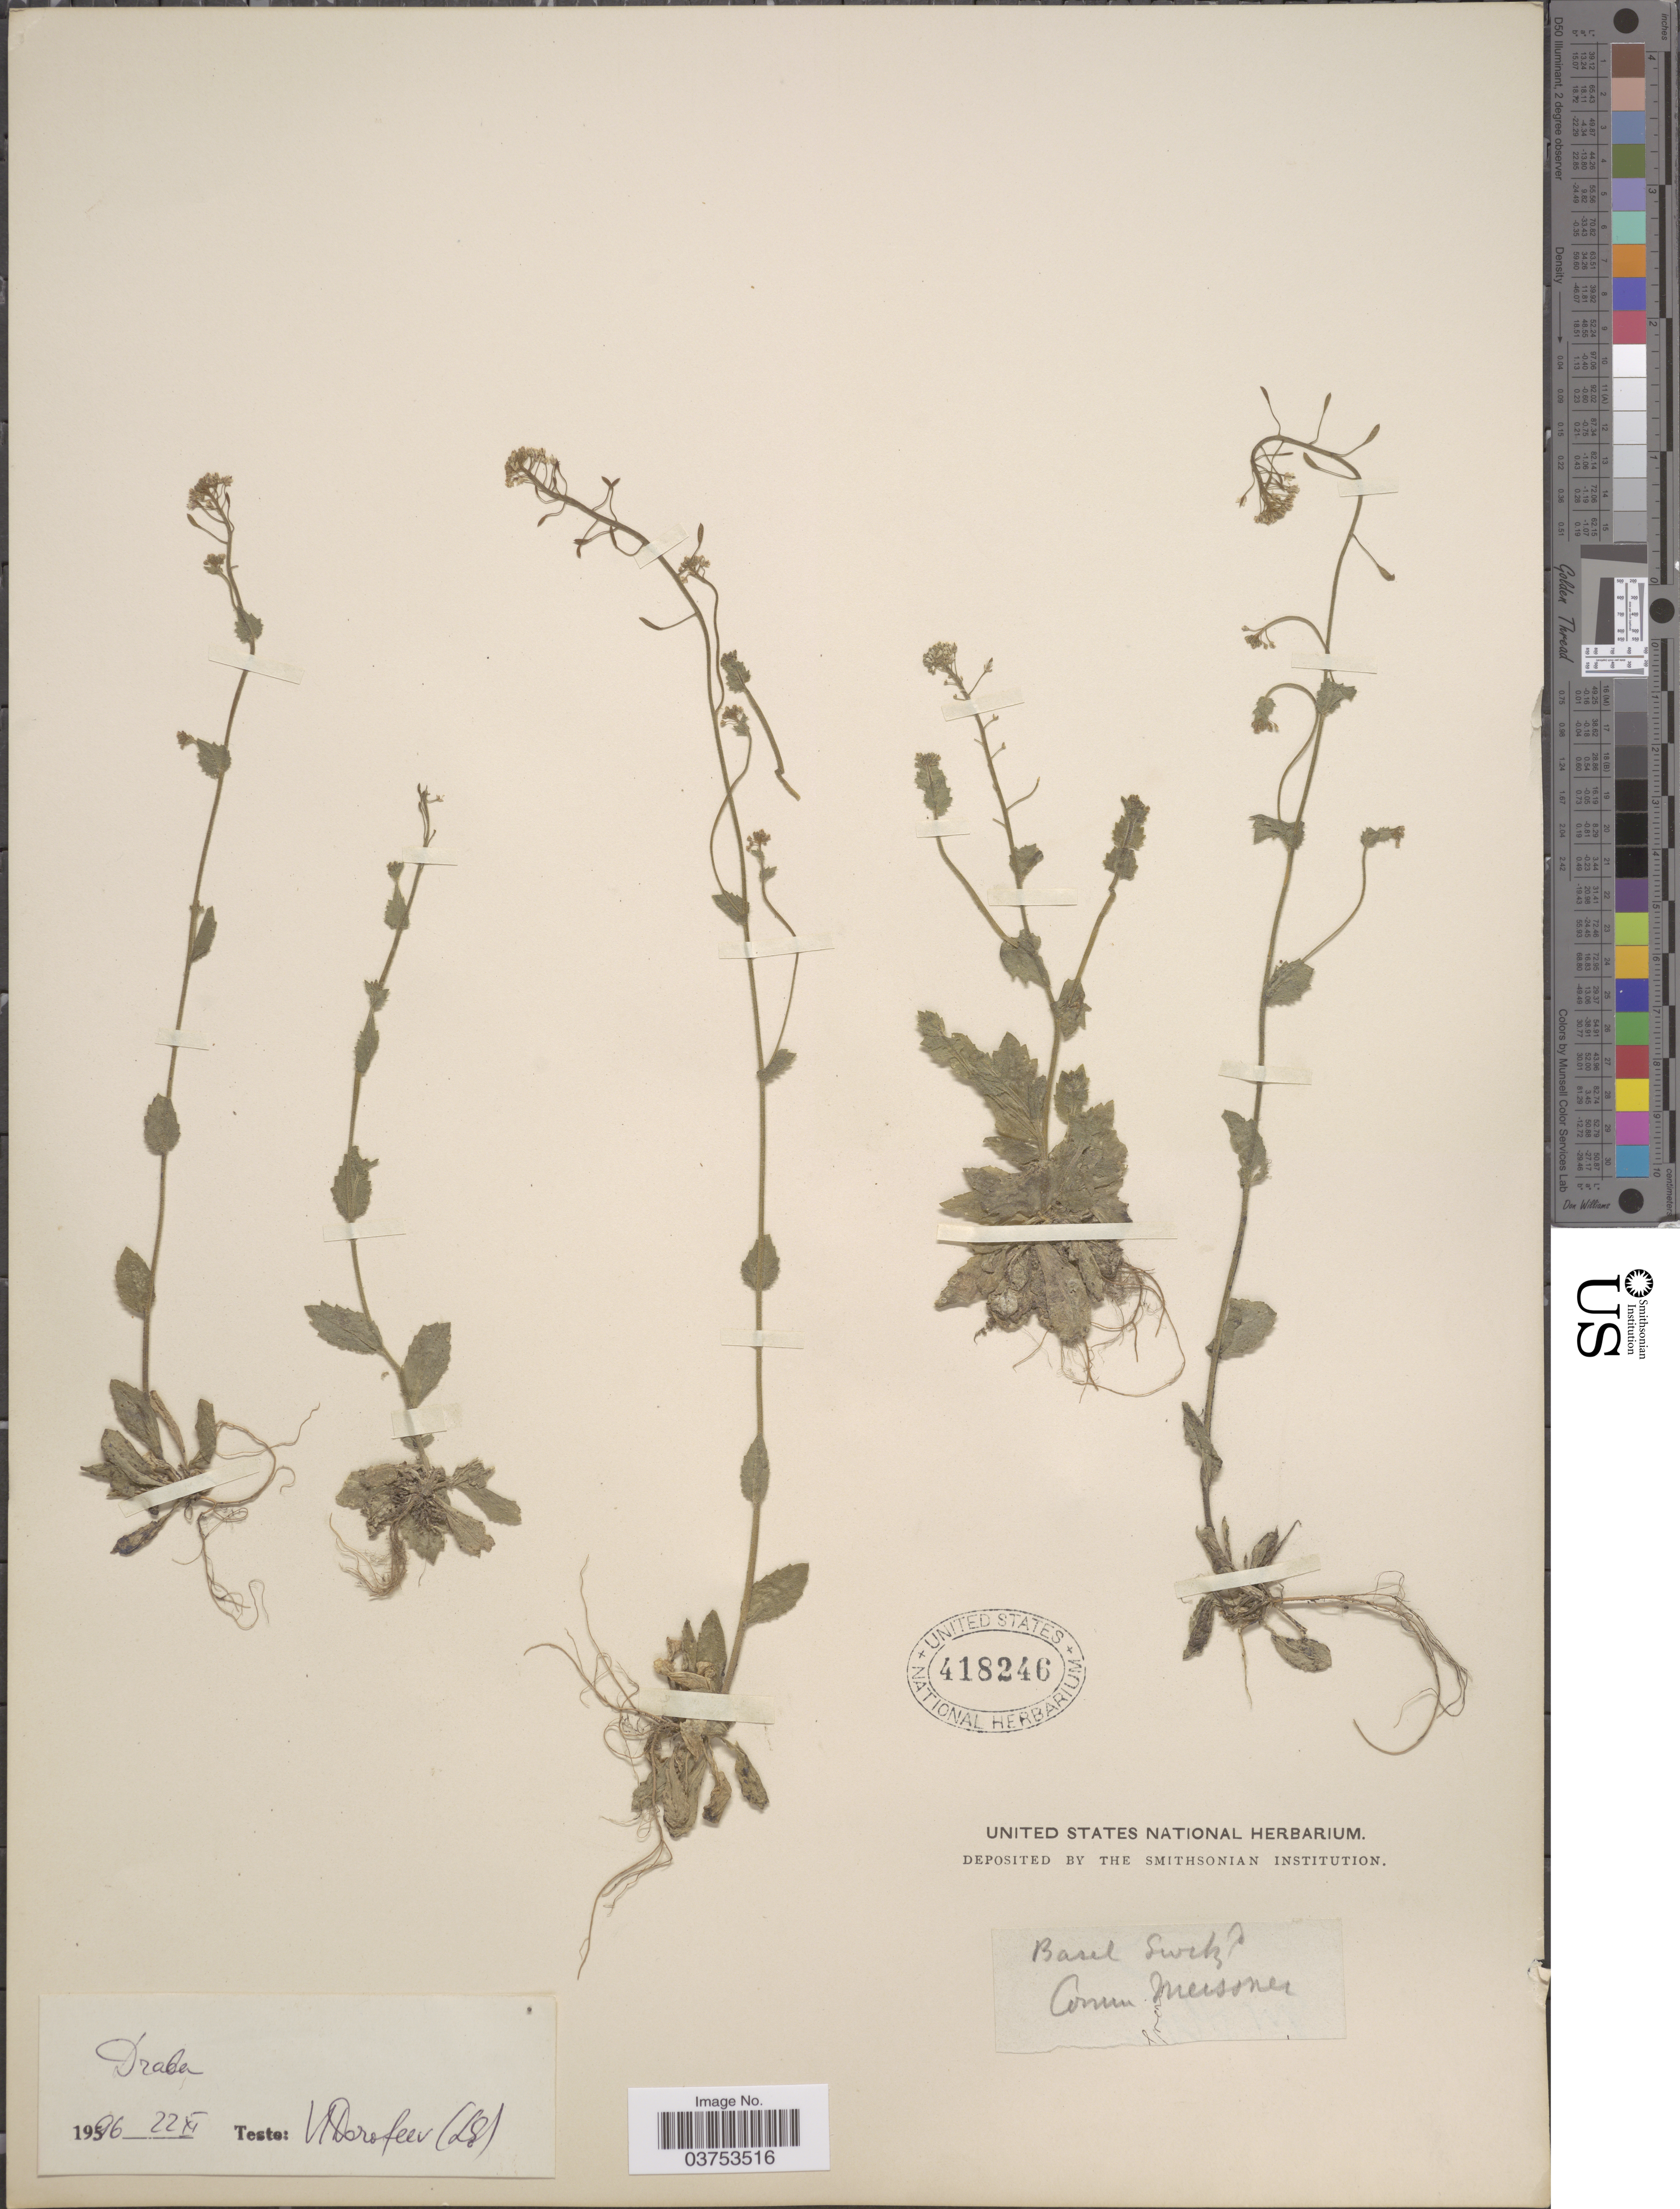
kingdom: Plantae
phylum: Tracheophyta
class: Magnoliopsida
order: Brassicales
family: Brassicaceae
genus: Draba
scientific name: Draba sp.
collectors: ex herb. United States National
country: Switzerland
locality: Basel.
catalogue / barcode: US 418246